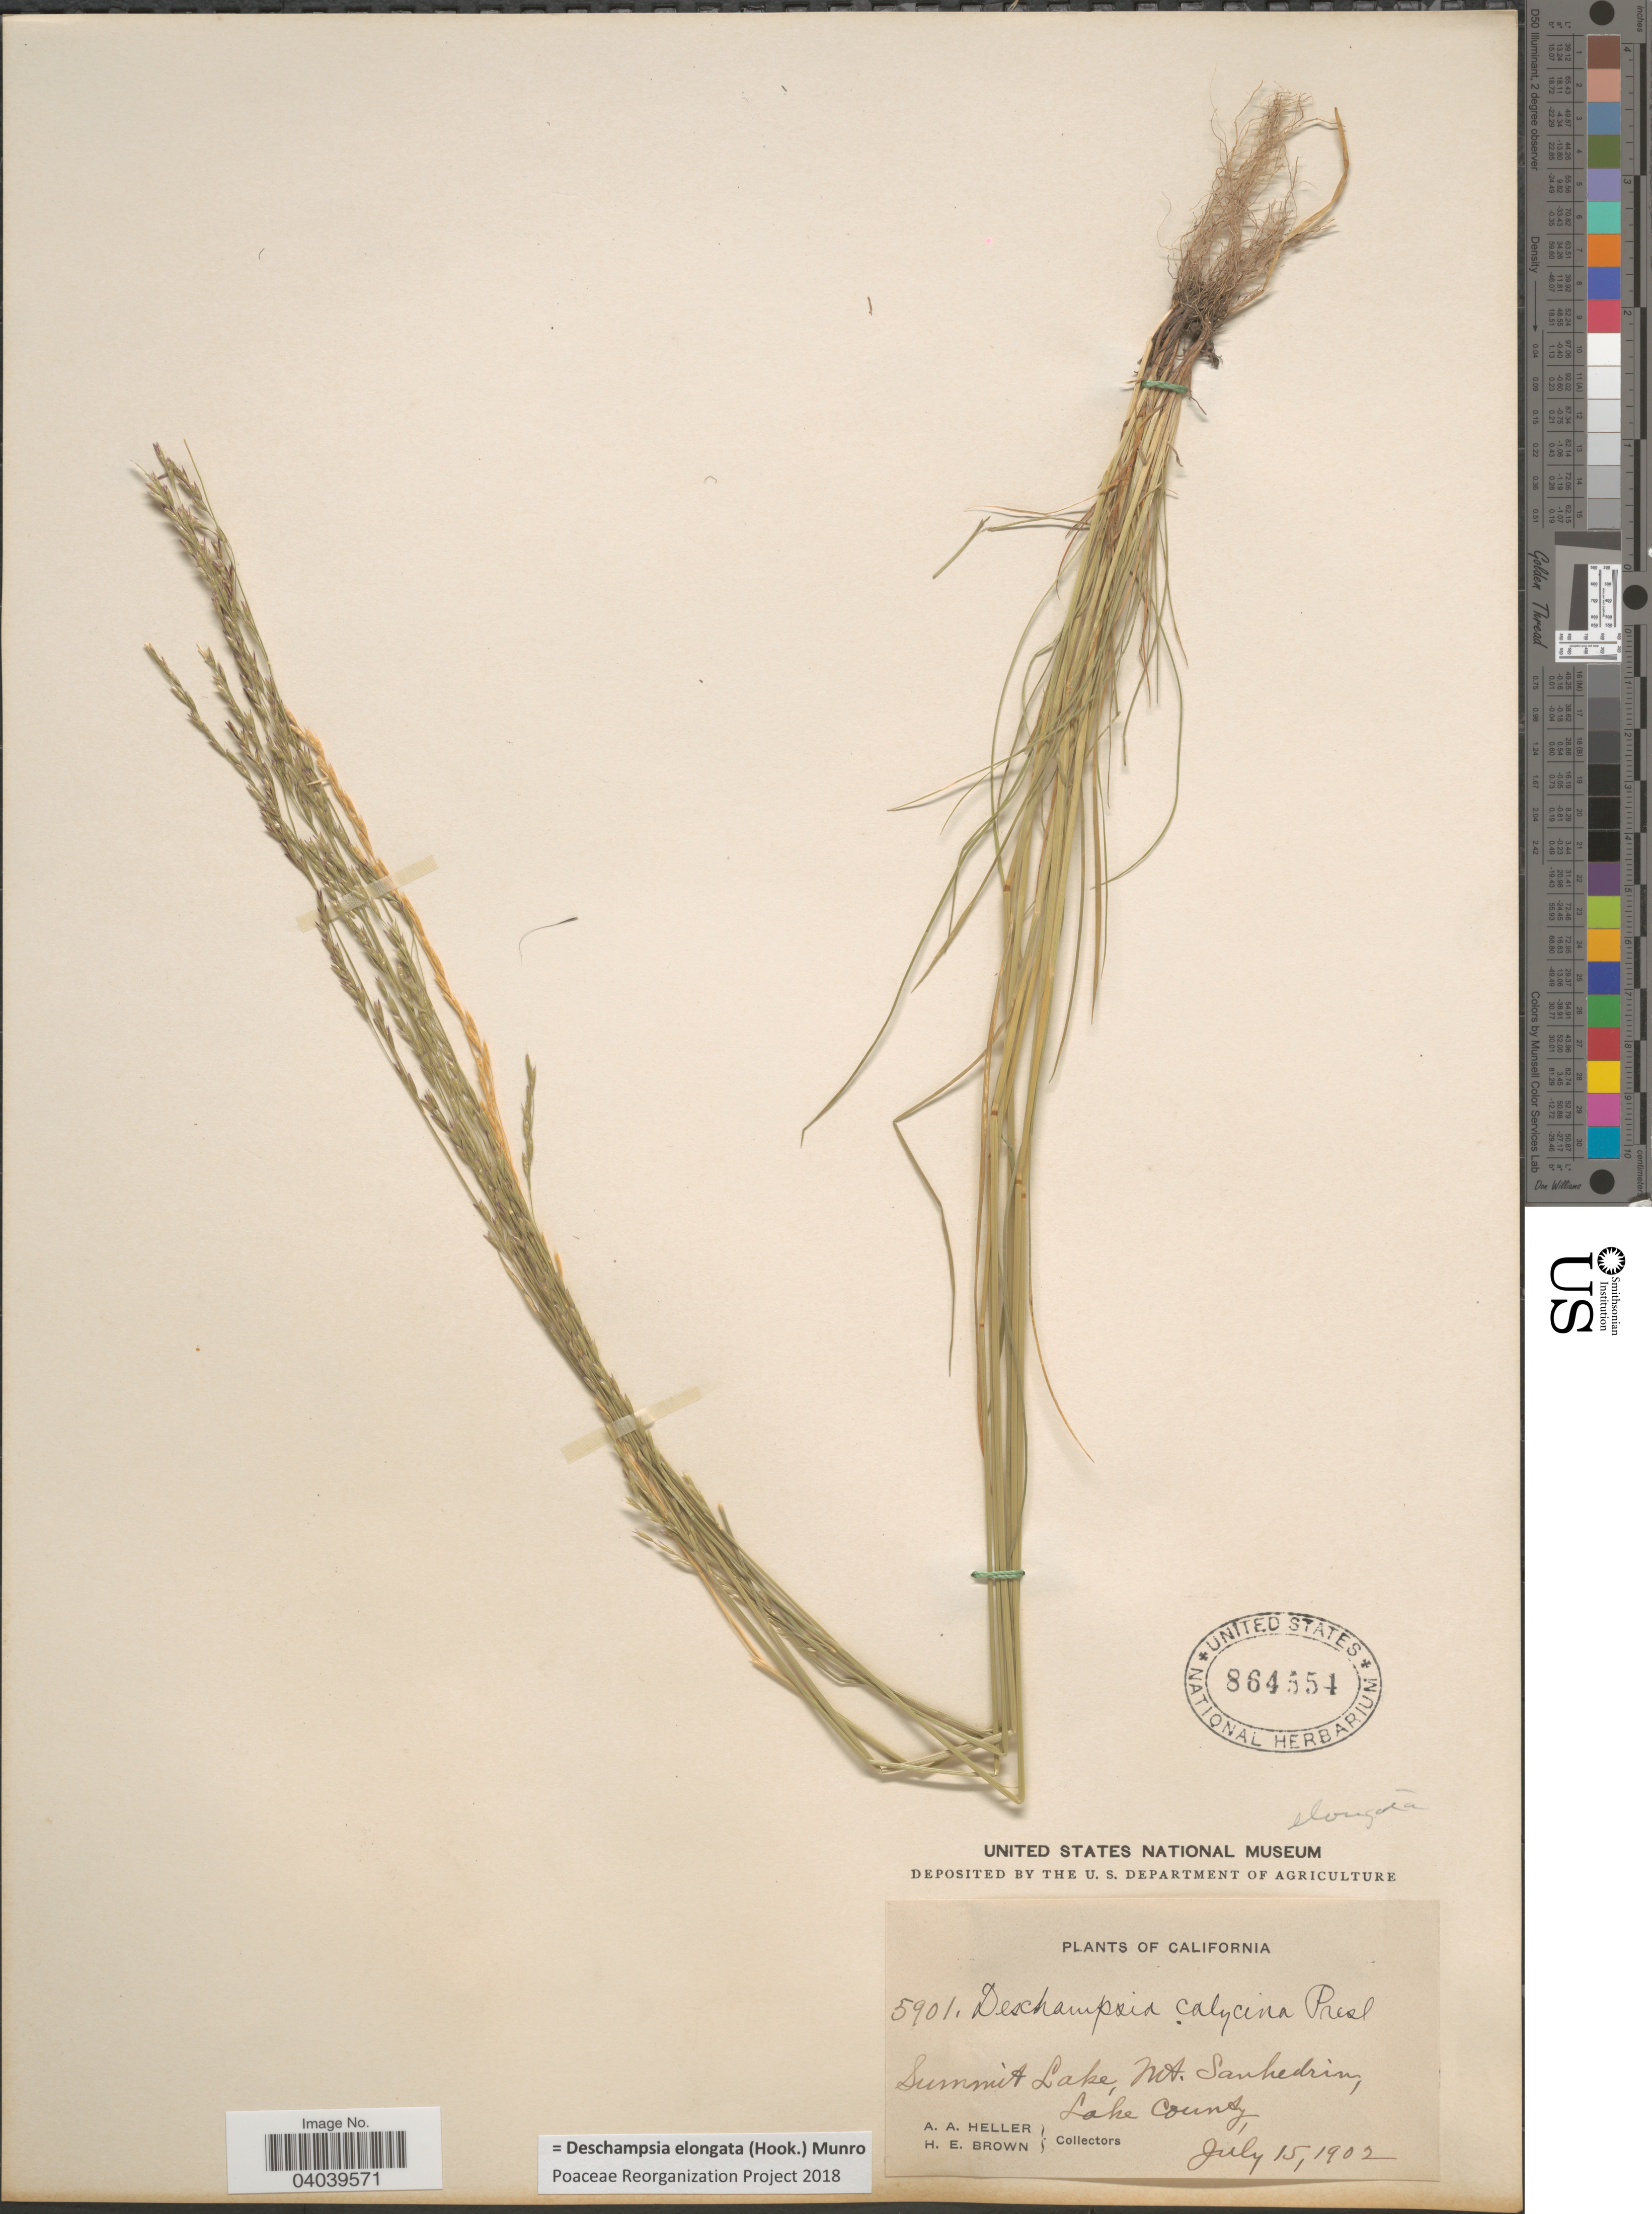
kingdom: Plantae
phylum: Tracheophyta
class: Liliopsida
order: Poales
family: Poaceae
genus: Deschampsia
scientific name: Deschampsia elongata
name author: (Hook.) Munro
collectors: A. A. Heller & H. E. Brown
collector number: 5901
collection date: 1902-07-15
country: United States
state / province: California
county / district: Lake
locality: Summit Lake, Mt. Sanhedrin, Lake County.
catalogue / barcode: US 864554